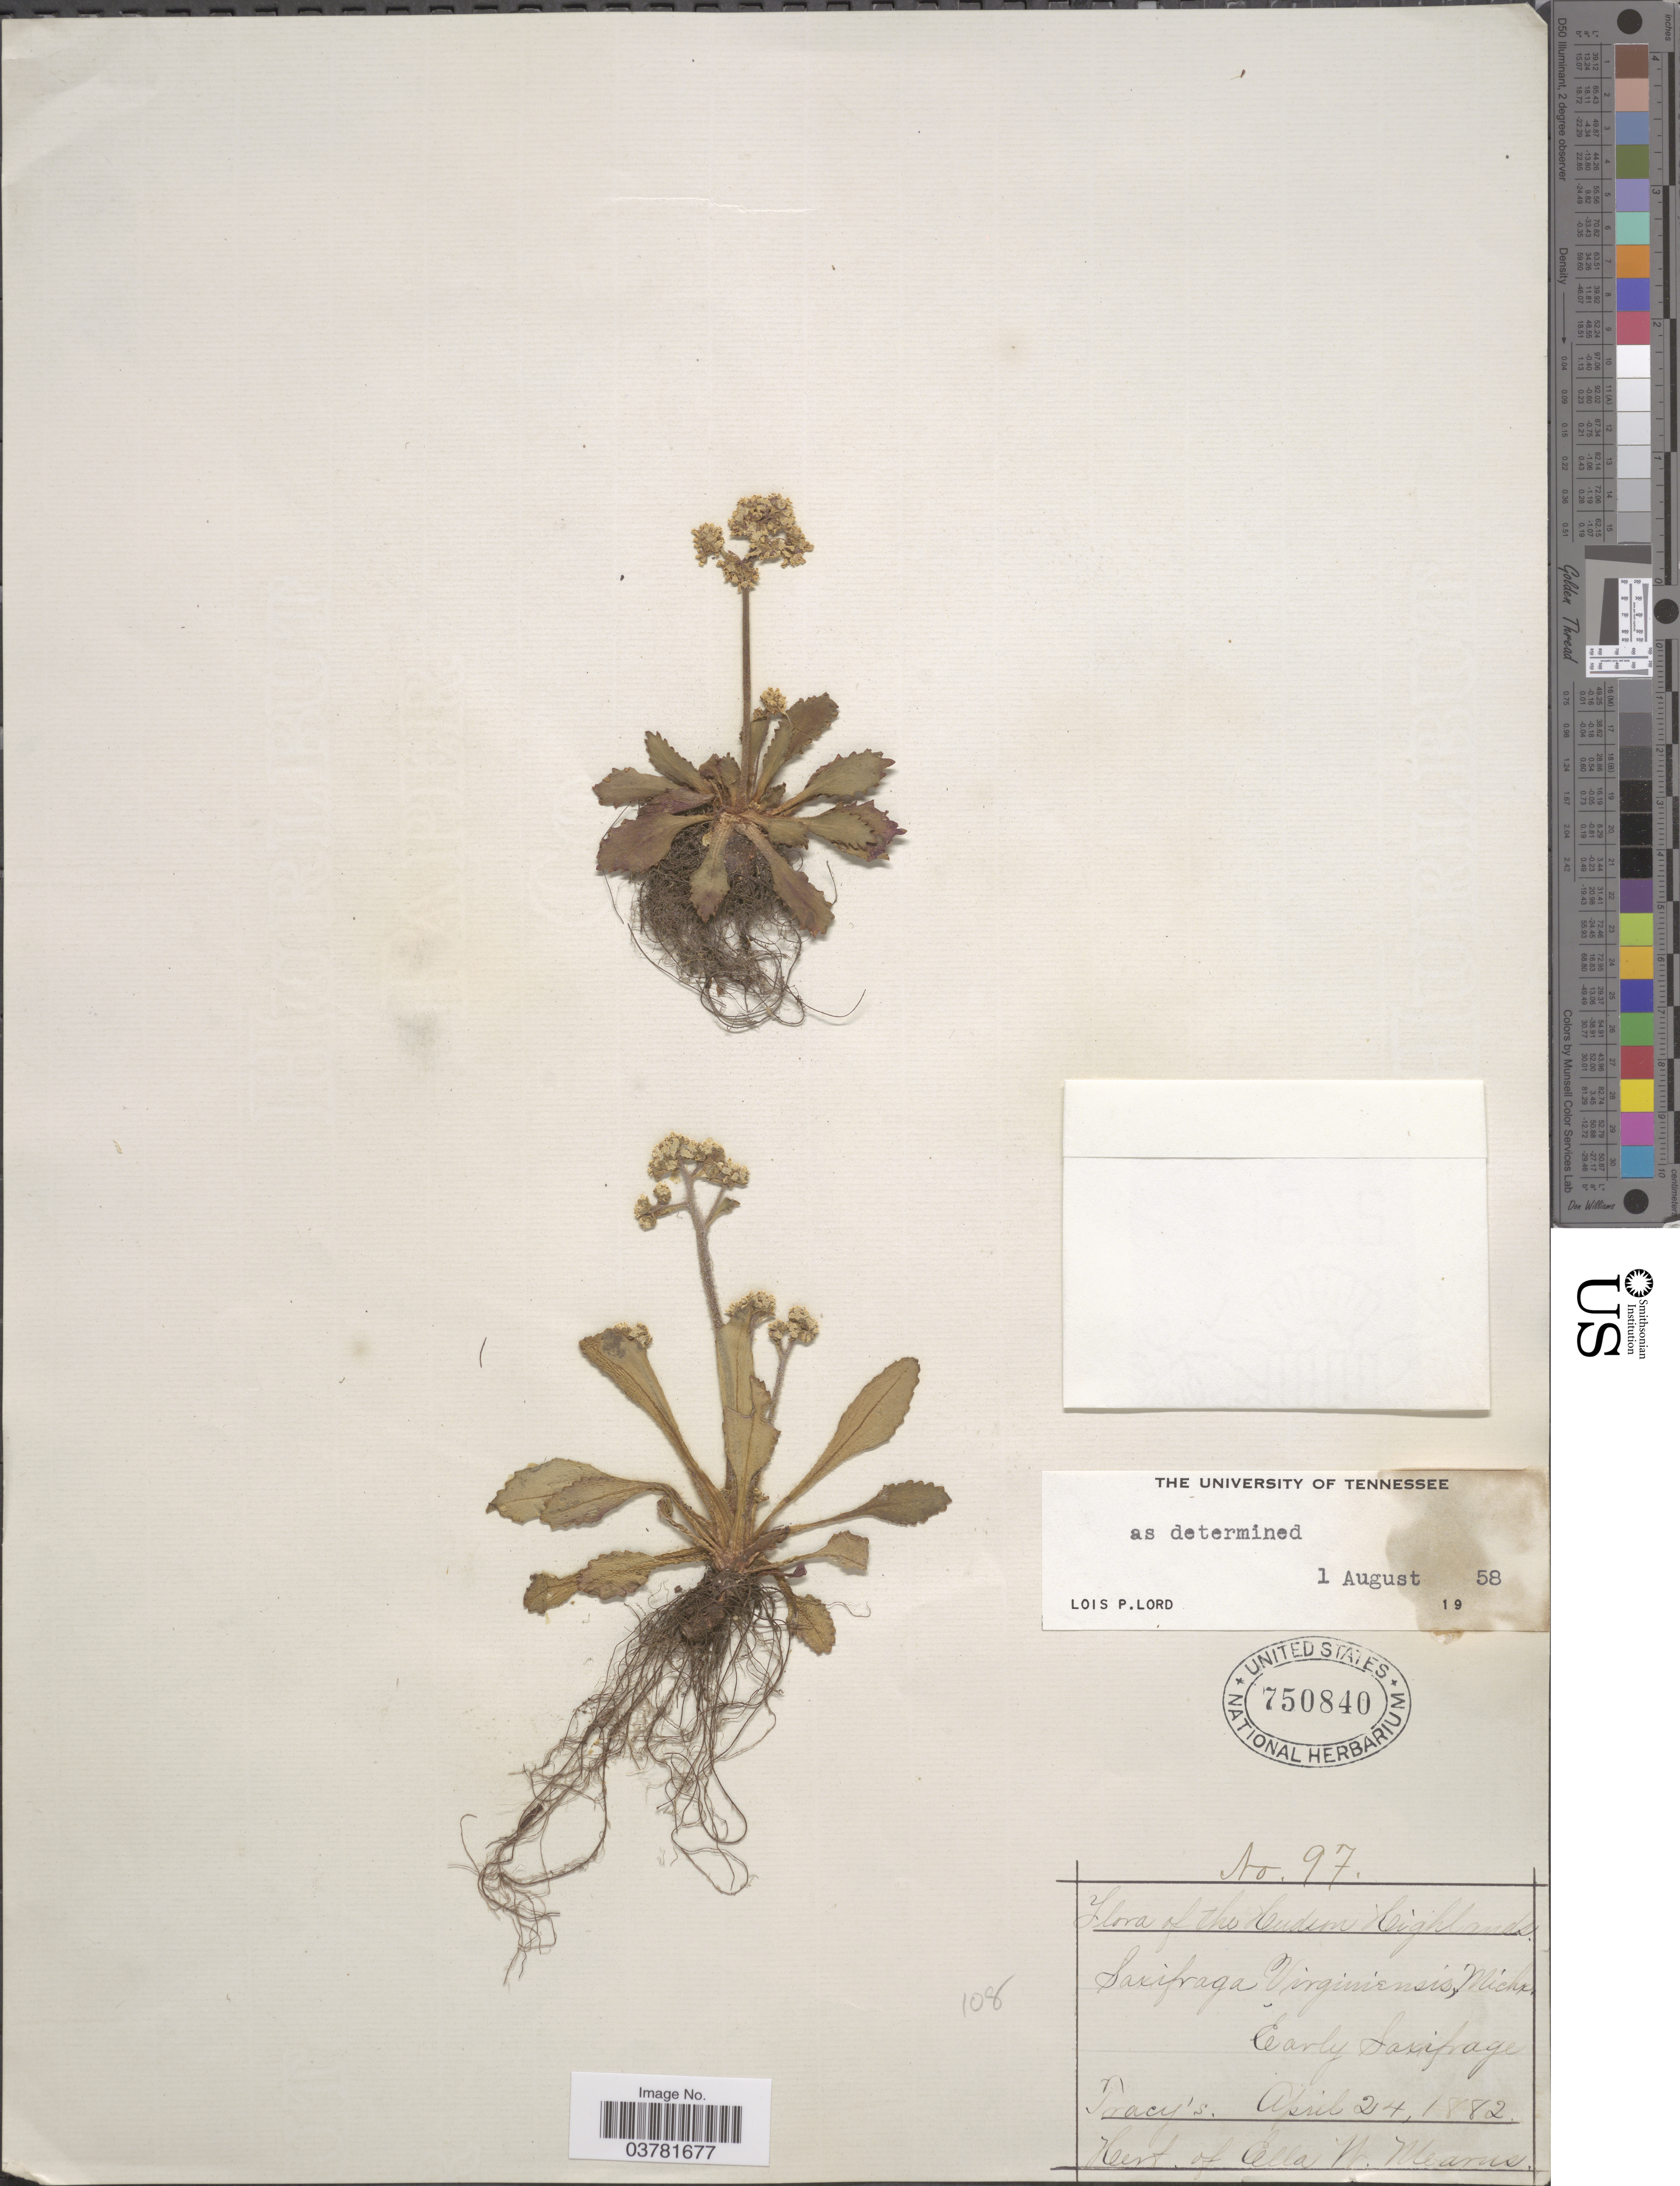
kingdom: Plantae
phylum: Tracheophyta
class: Magnoliopsida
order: Saxifragales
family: Saxifragaceae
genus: Micranthes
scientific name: Micranthes virginiensis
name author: (Michx.) Small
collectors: ex herb. Ella W. Mearns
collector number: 97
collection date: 1882-04-24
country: United States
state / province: New York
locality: The Hudson Highlands. Tracy's.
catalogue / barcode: US 750840